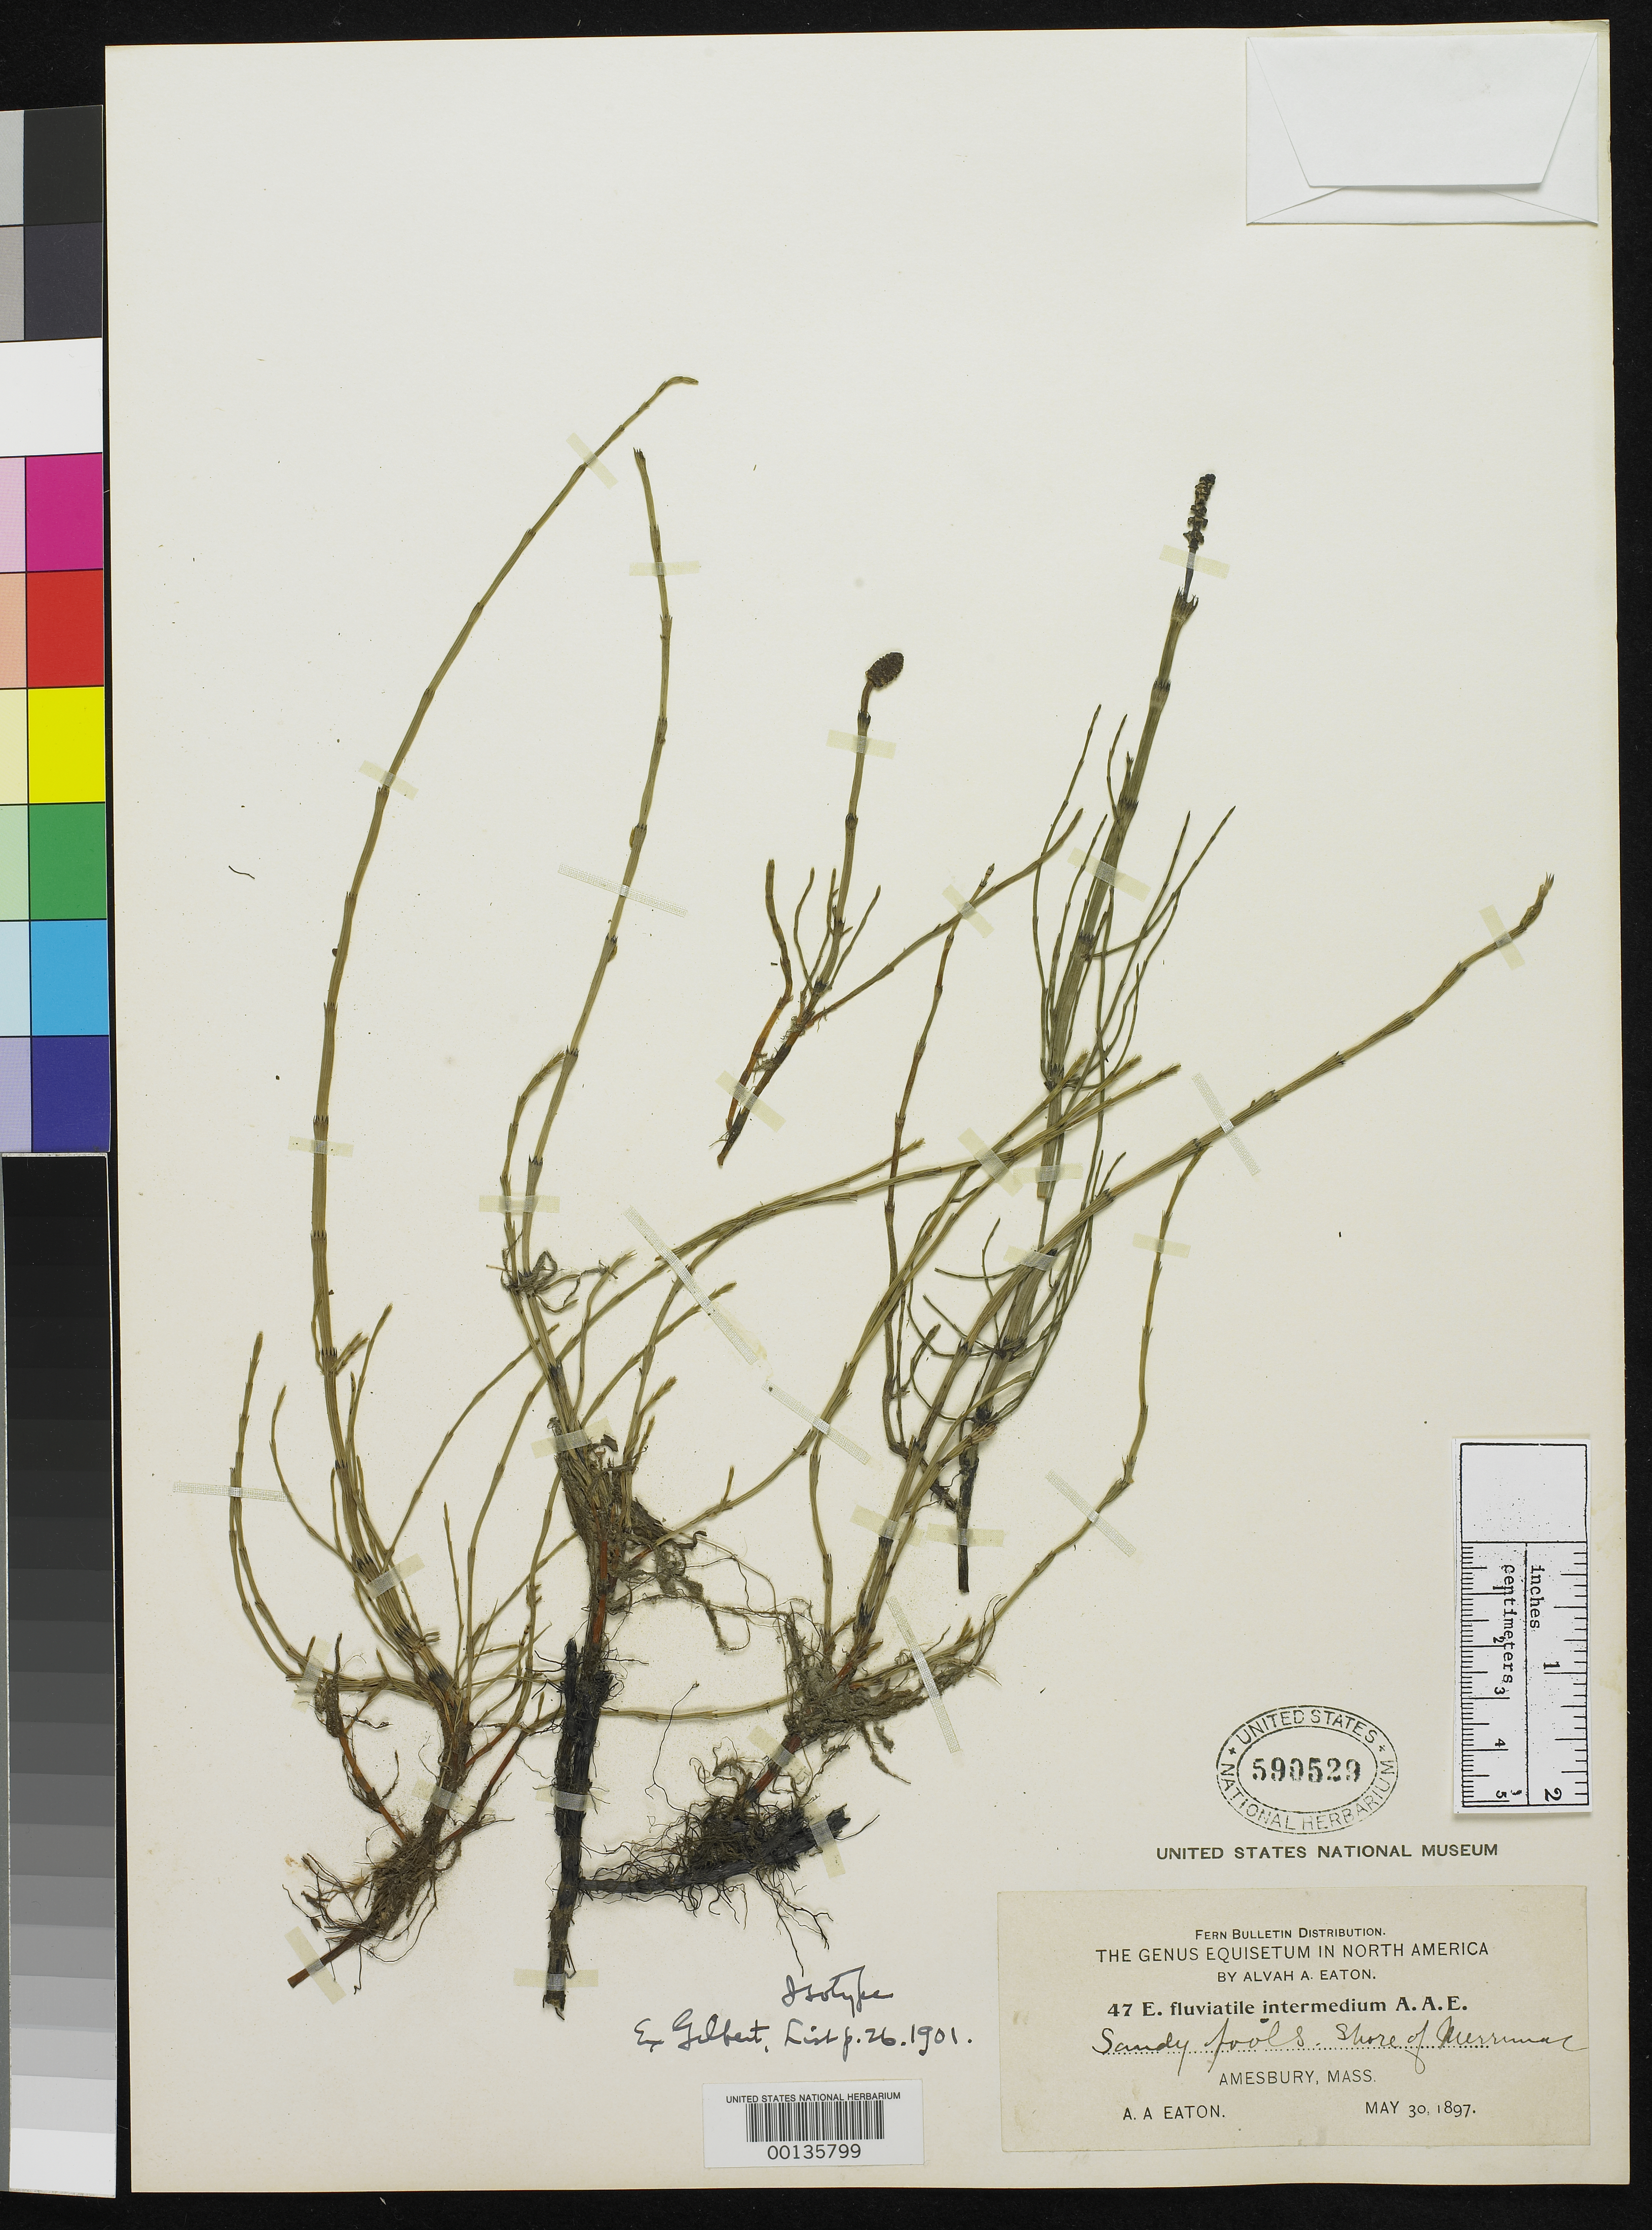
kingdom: Plantae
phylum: Tracheophyta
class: Polypodiopsida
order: Equisetales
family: Equisetaceae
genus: Equisetum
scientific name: Equisetum fluviatile var. intermedium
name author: A.A. Eaton ex Gilbert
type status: Type Collection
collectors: A. A. Eaton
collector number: Eaton Equiset. Distr. 47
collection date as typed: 30 May 1897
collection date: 1897-05-30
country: United States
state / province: Massachusetts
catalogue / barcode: US 590529